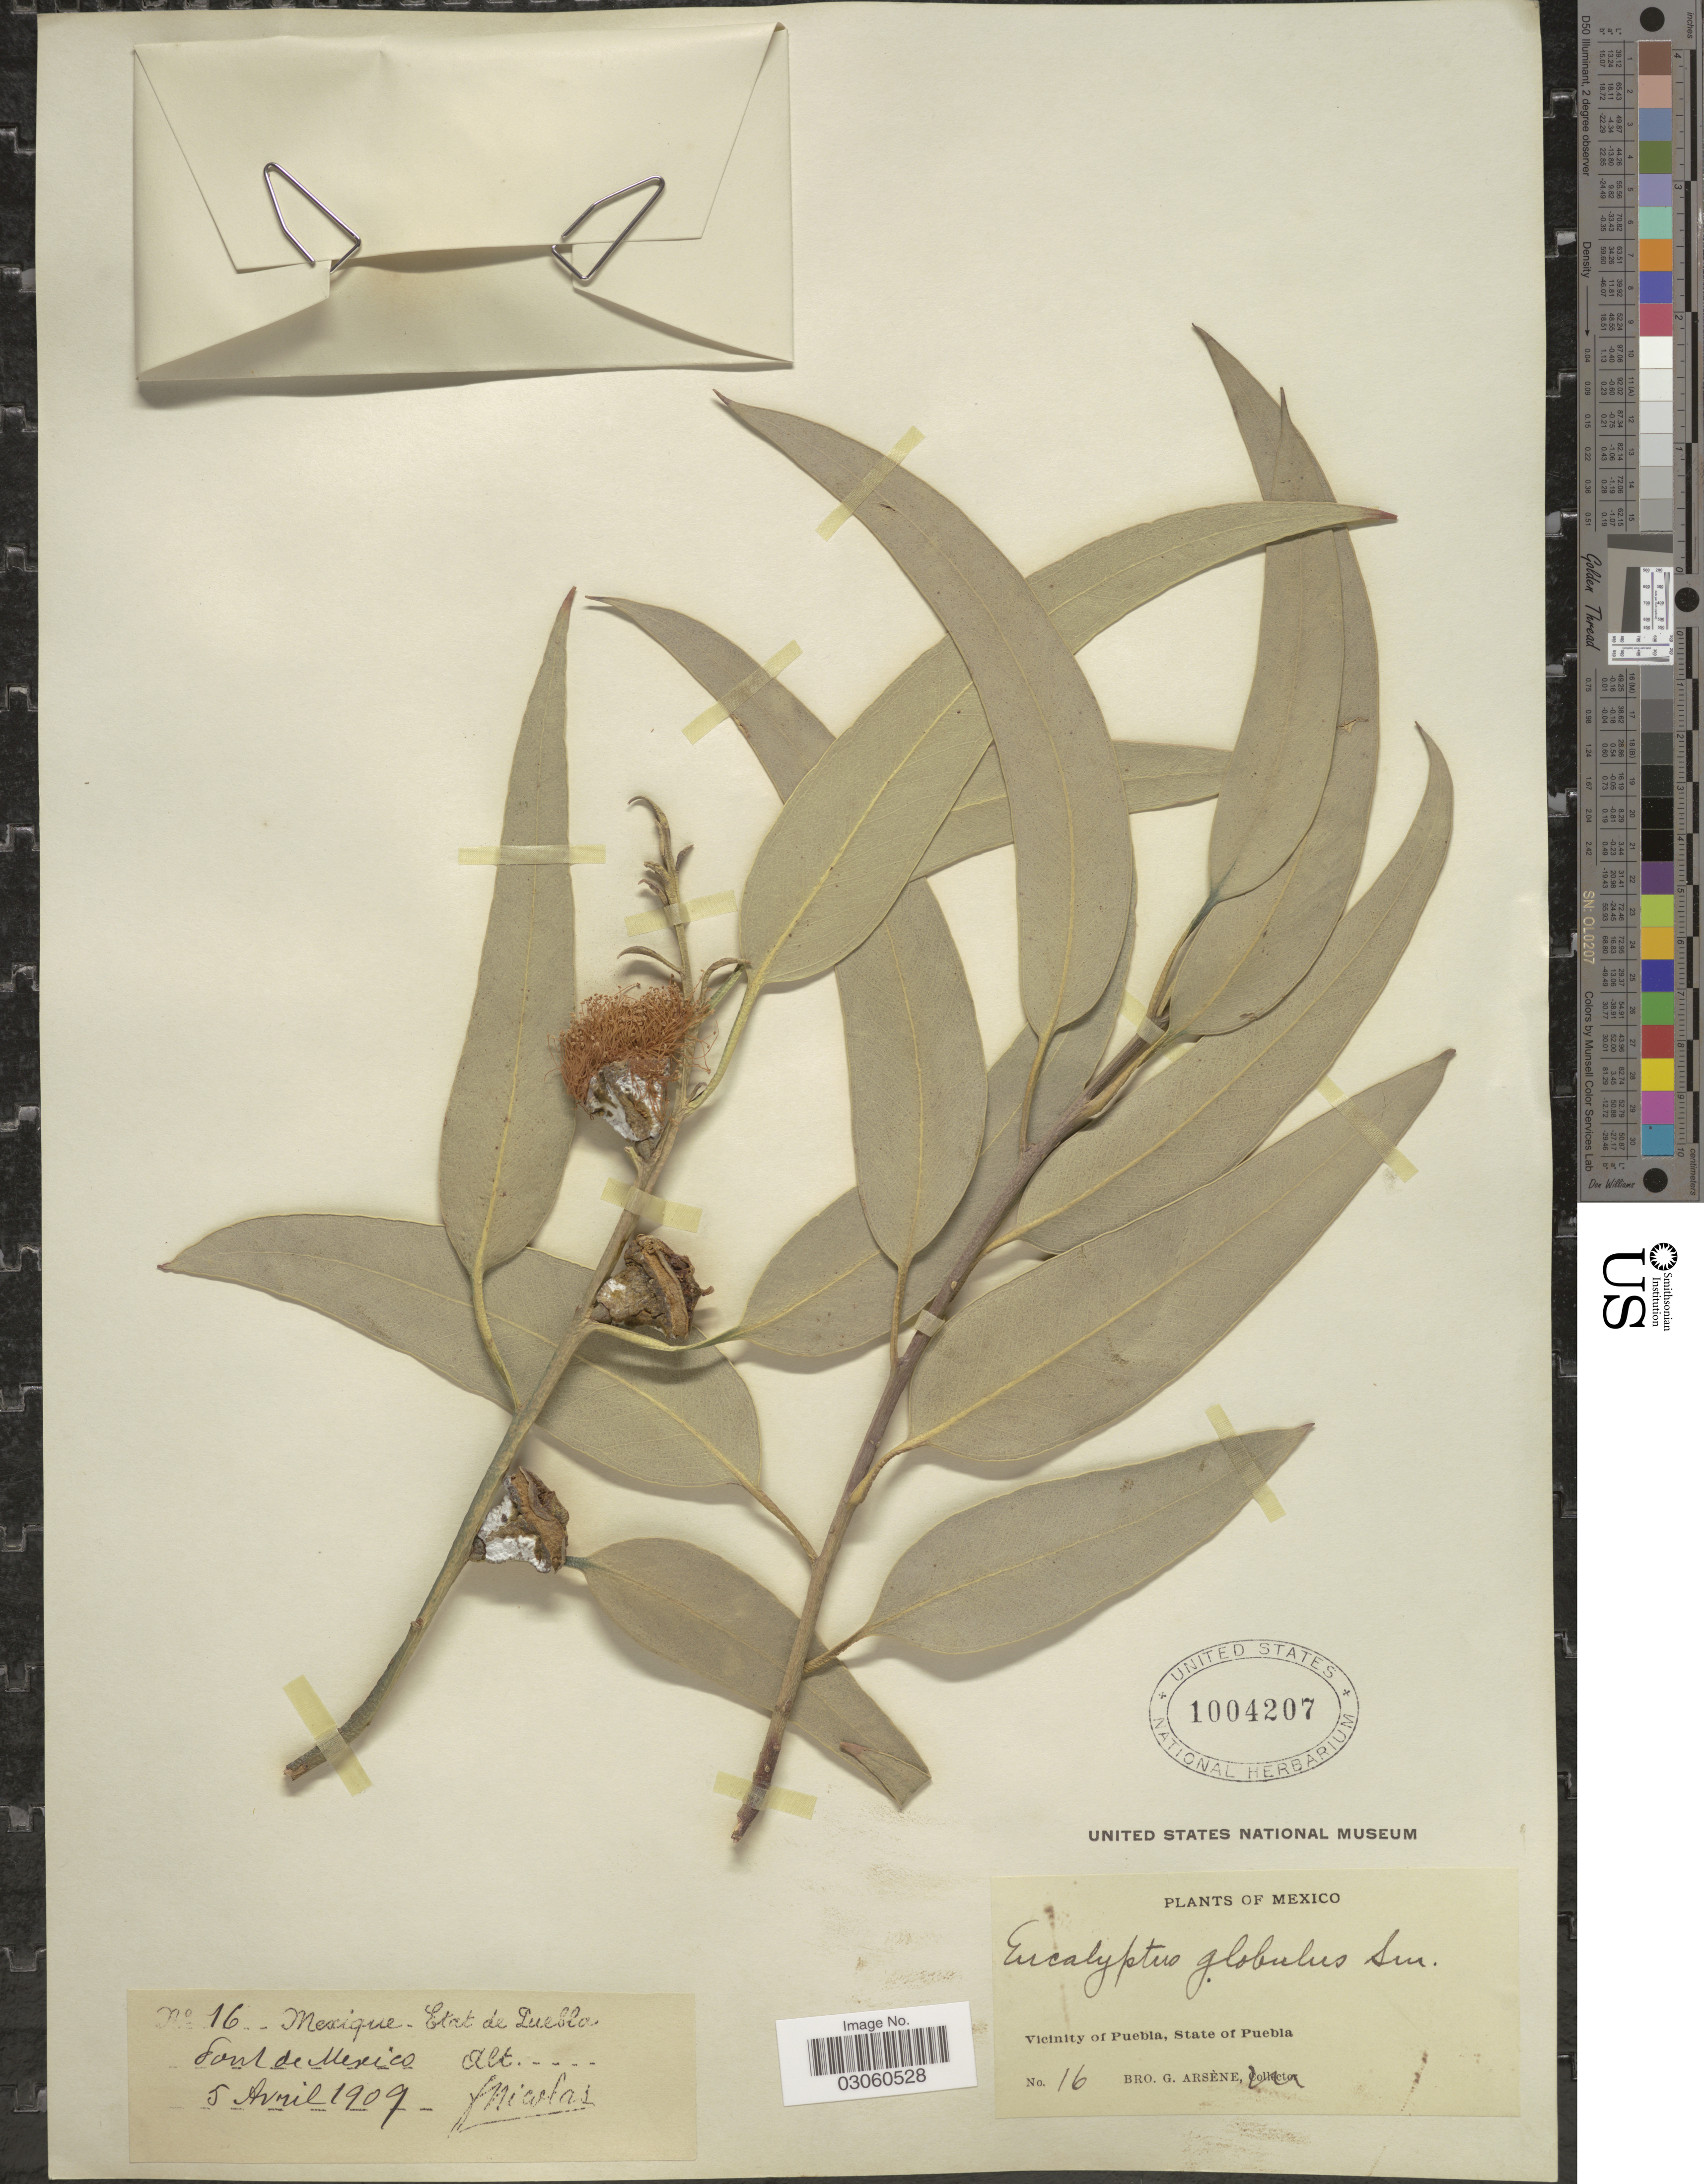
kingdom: Plantae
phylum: Tracheophyta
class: Magnoliopsida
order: Myrtales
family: Myrtaceae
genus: Eucalyptus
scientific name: Eucalyptus globulus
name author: Labill.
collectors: Bro. G. Arsène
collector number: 16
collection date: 1909-04-05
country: Mexico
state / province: Puebla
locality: Vicinity of Puebla, State of Puebla.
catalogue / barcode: US 1004207